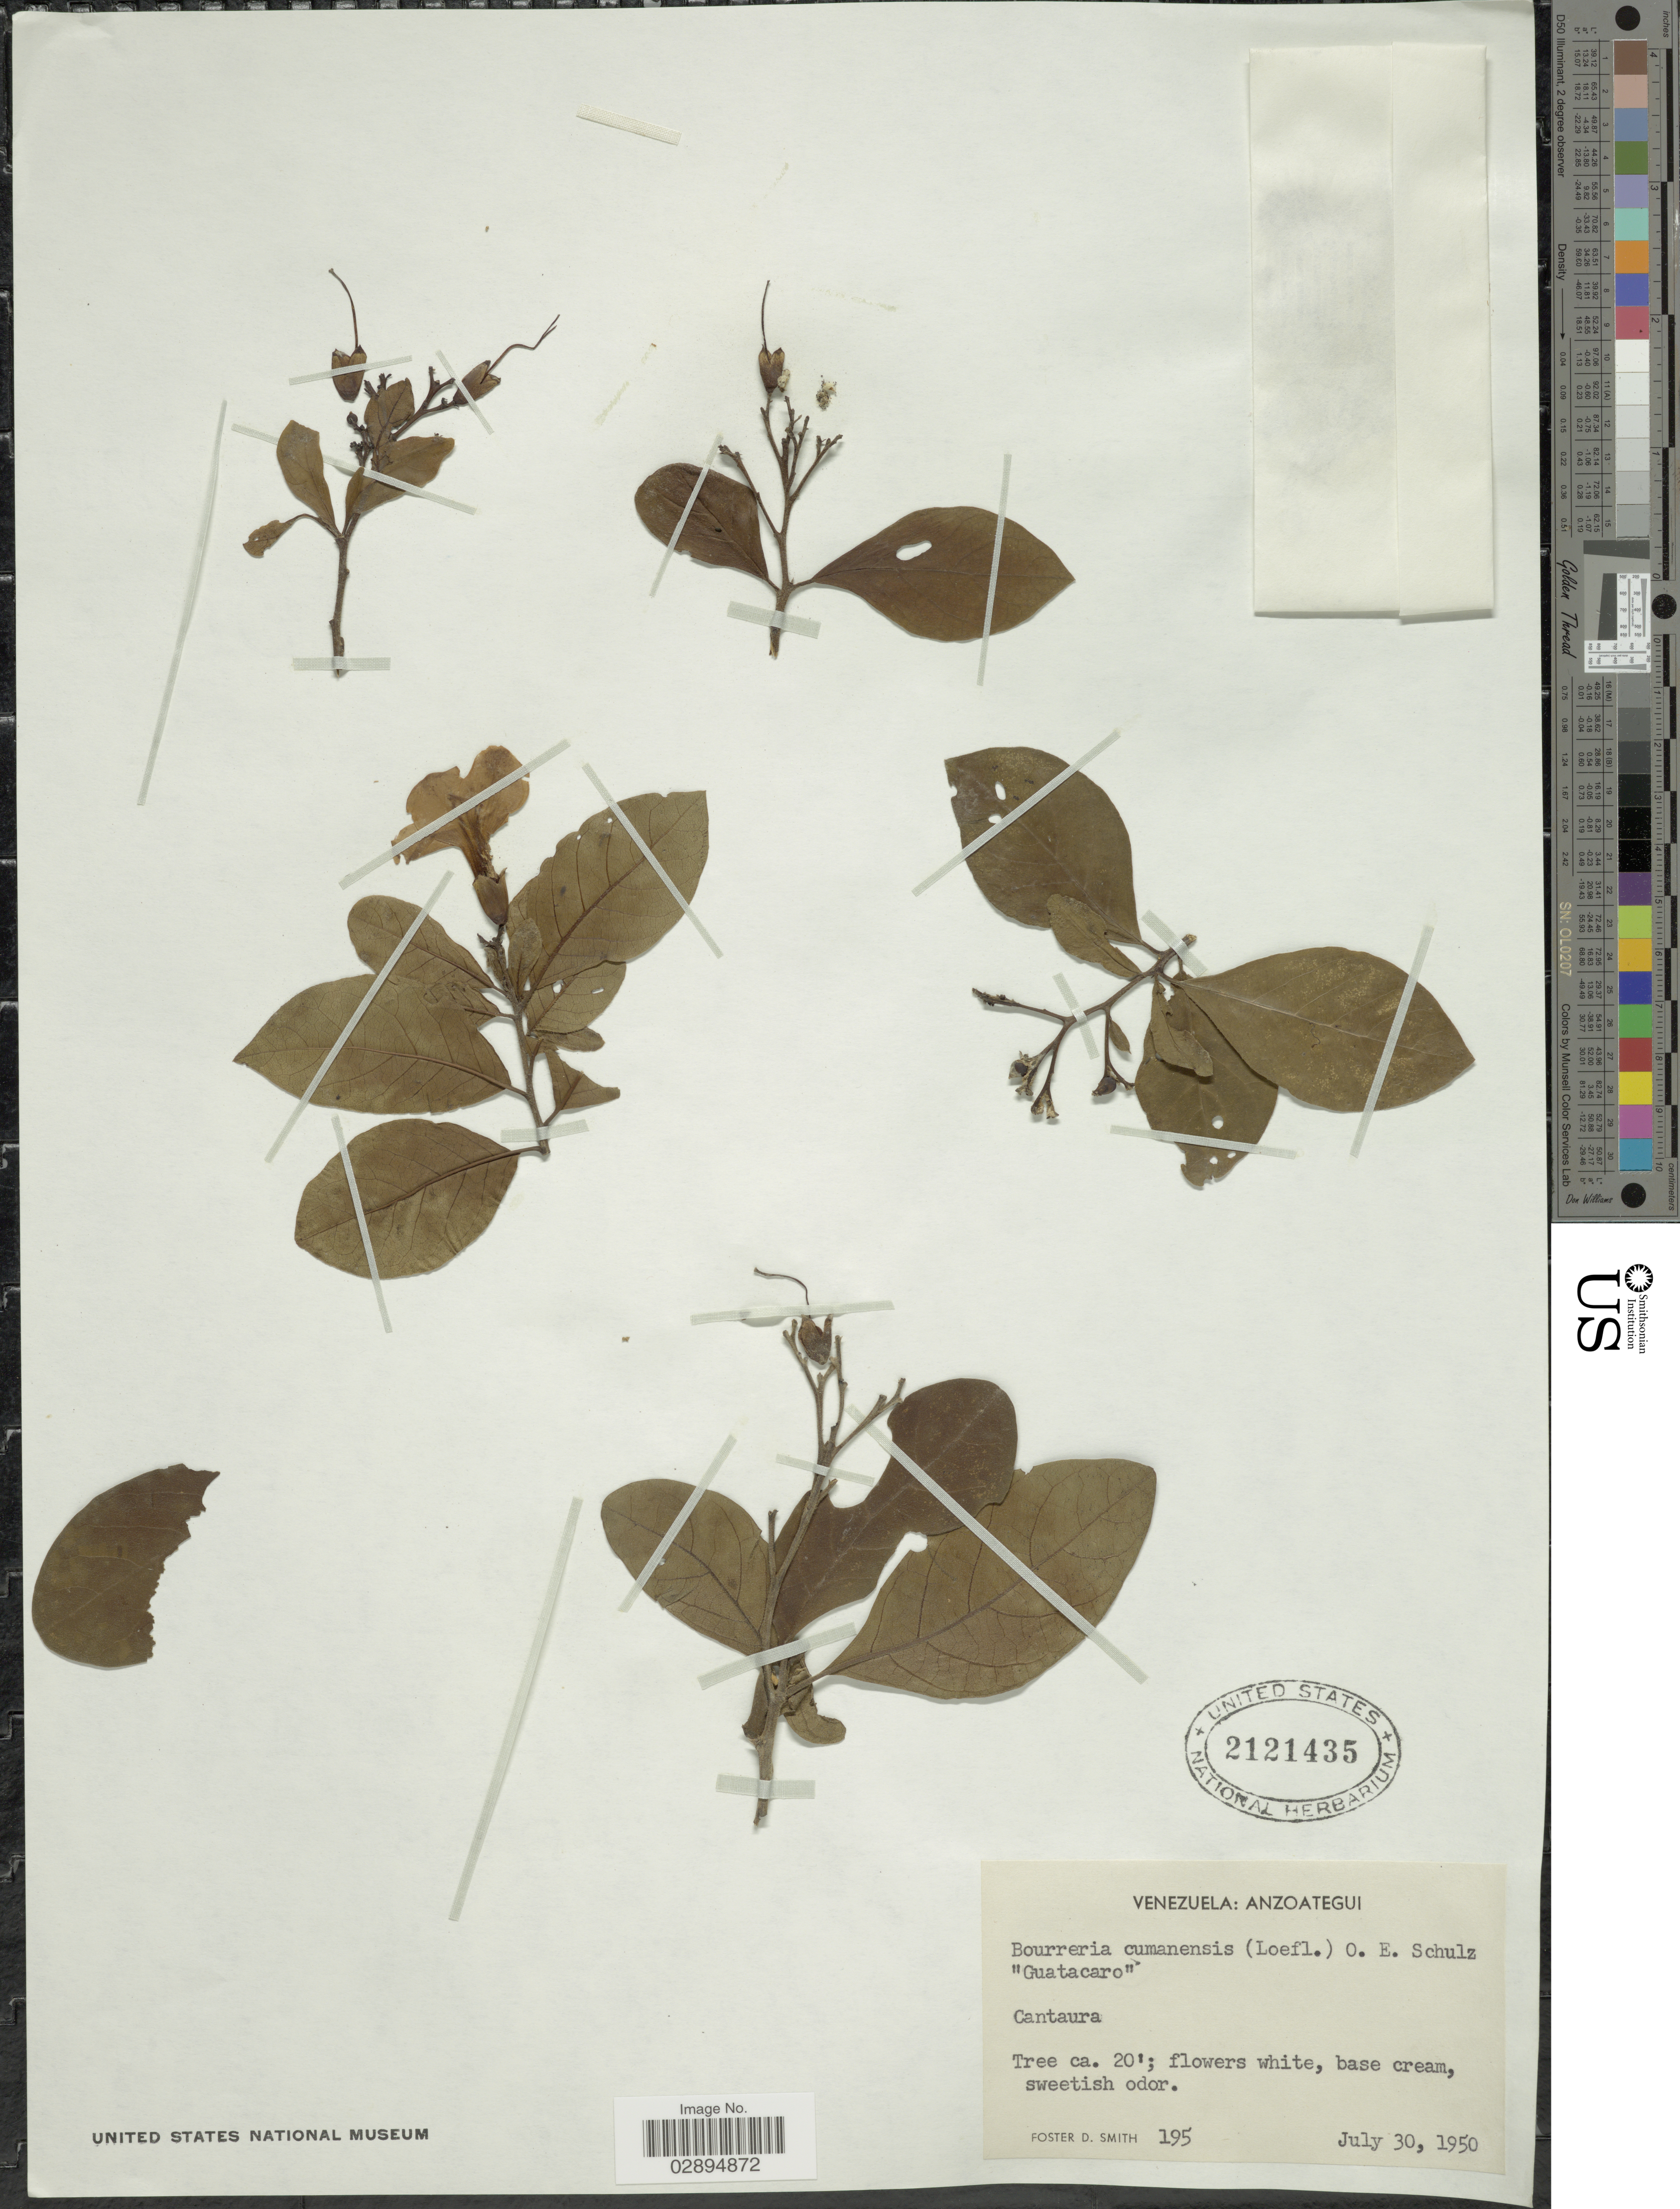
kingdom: Plantae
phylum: Tracheophyta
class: Magnoliopsida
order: Boraginales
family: Ehretiaceae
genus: Bourreria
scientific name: Bourreria exsucca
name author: (L.) Jacq.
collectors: F. Smith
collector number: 195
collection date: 1950-07-30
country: Venezuela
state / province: Anzoategui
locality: Cantaura.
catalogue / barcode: US 2121435